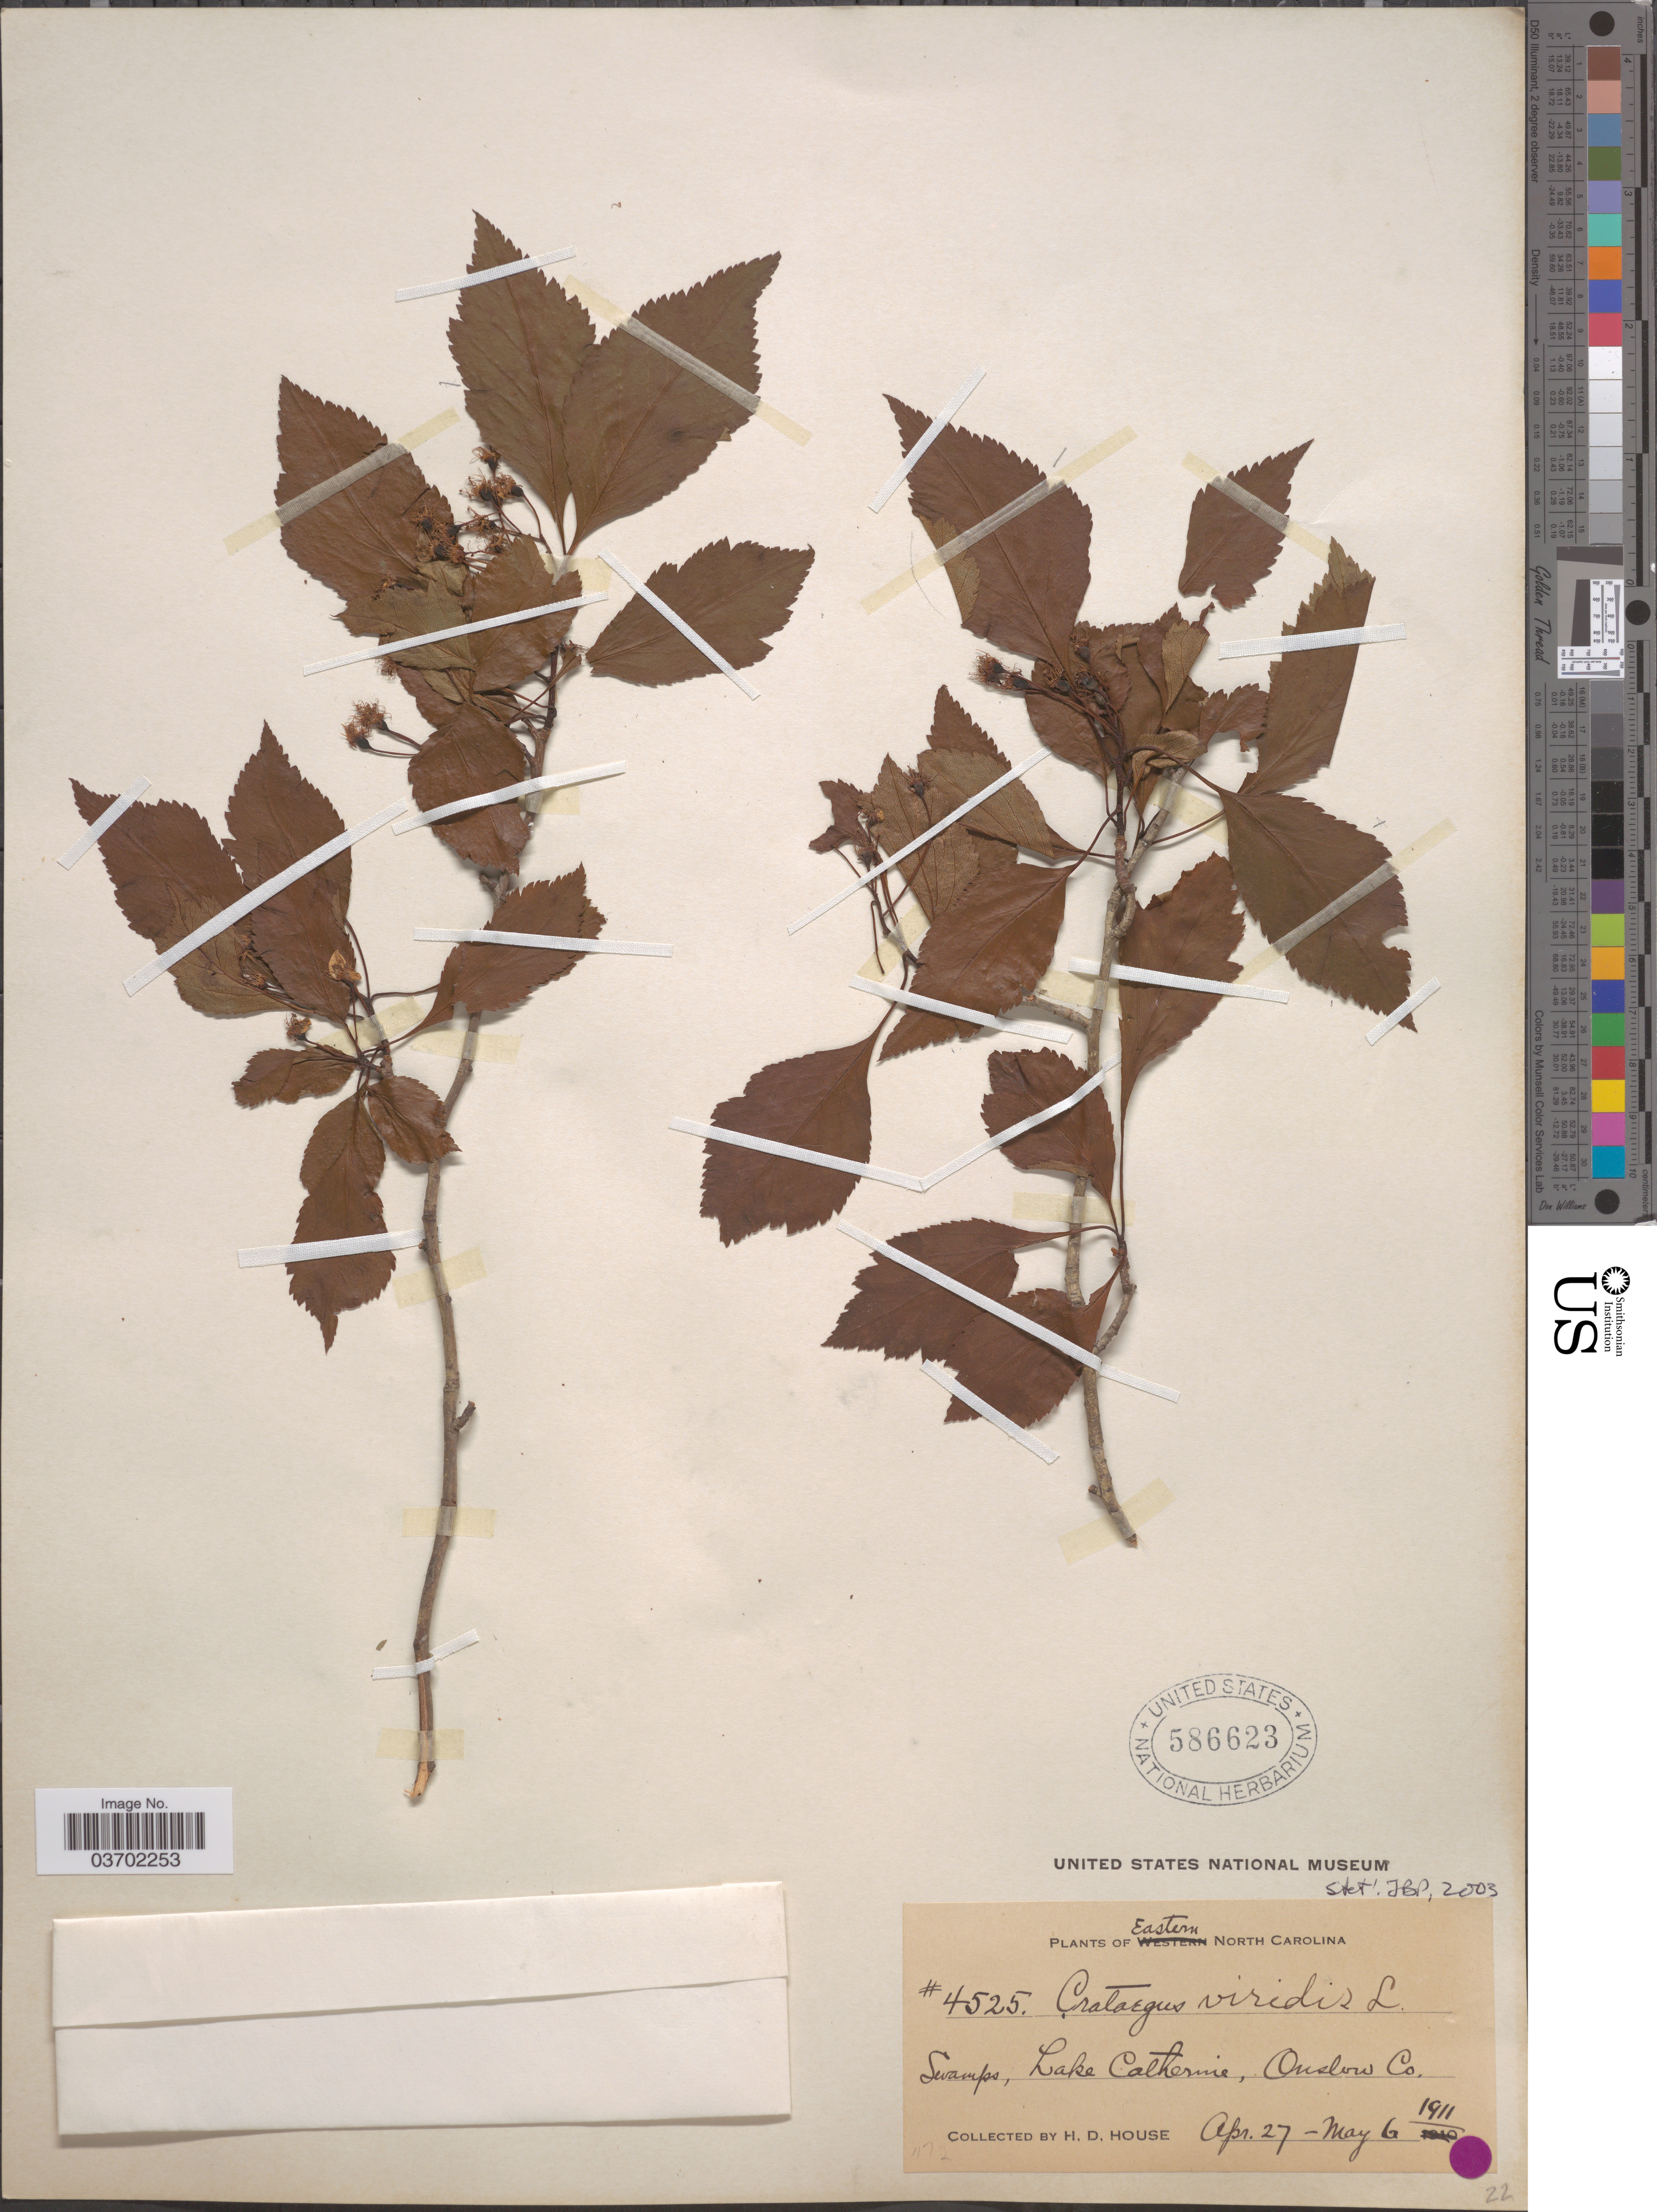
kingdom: Plantae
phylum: Tracheophyta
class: Magnoliopsida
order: Rosales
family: Rosaceae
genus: Crataegus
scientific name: Crataegus viridis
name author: L.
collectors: H. D. House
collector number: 4525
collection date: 1911-04-27/1911-05-06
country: United States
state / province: North Carolina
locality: Eastern North Carolina. Swamps, Lake Catherine, Onslow Co.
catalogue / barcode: US 586623